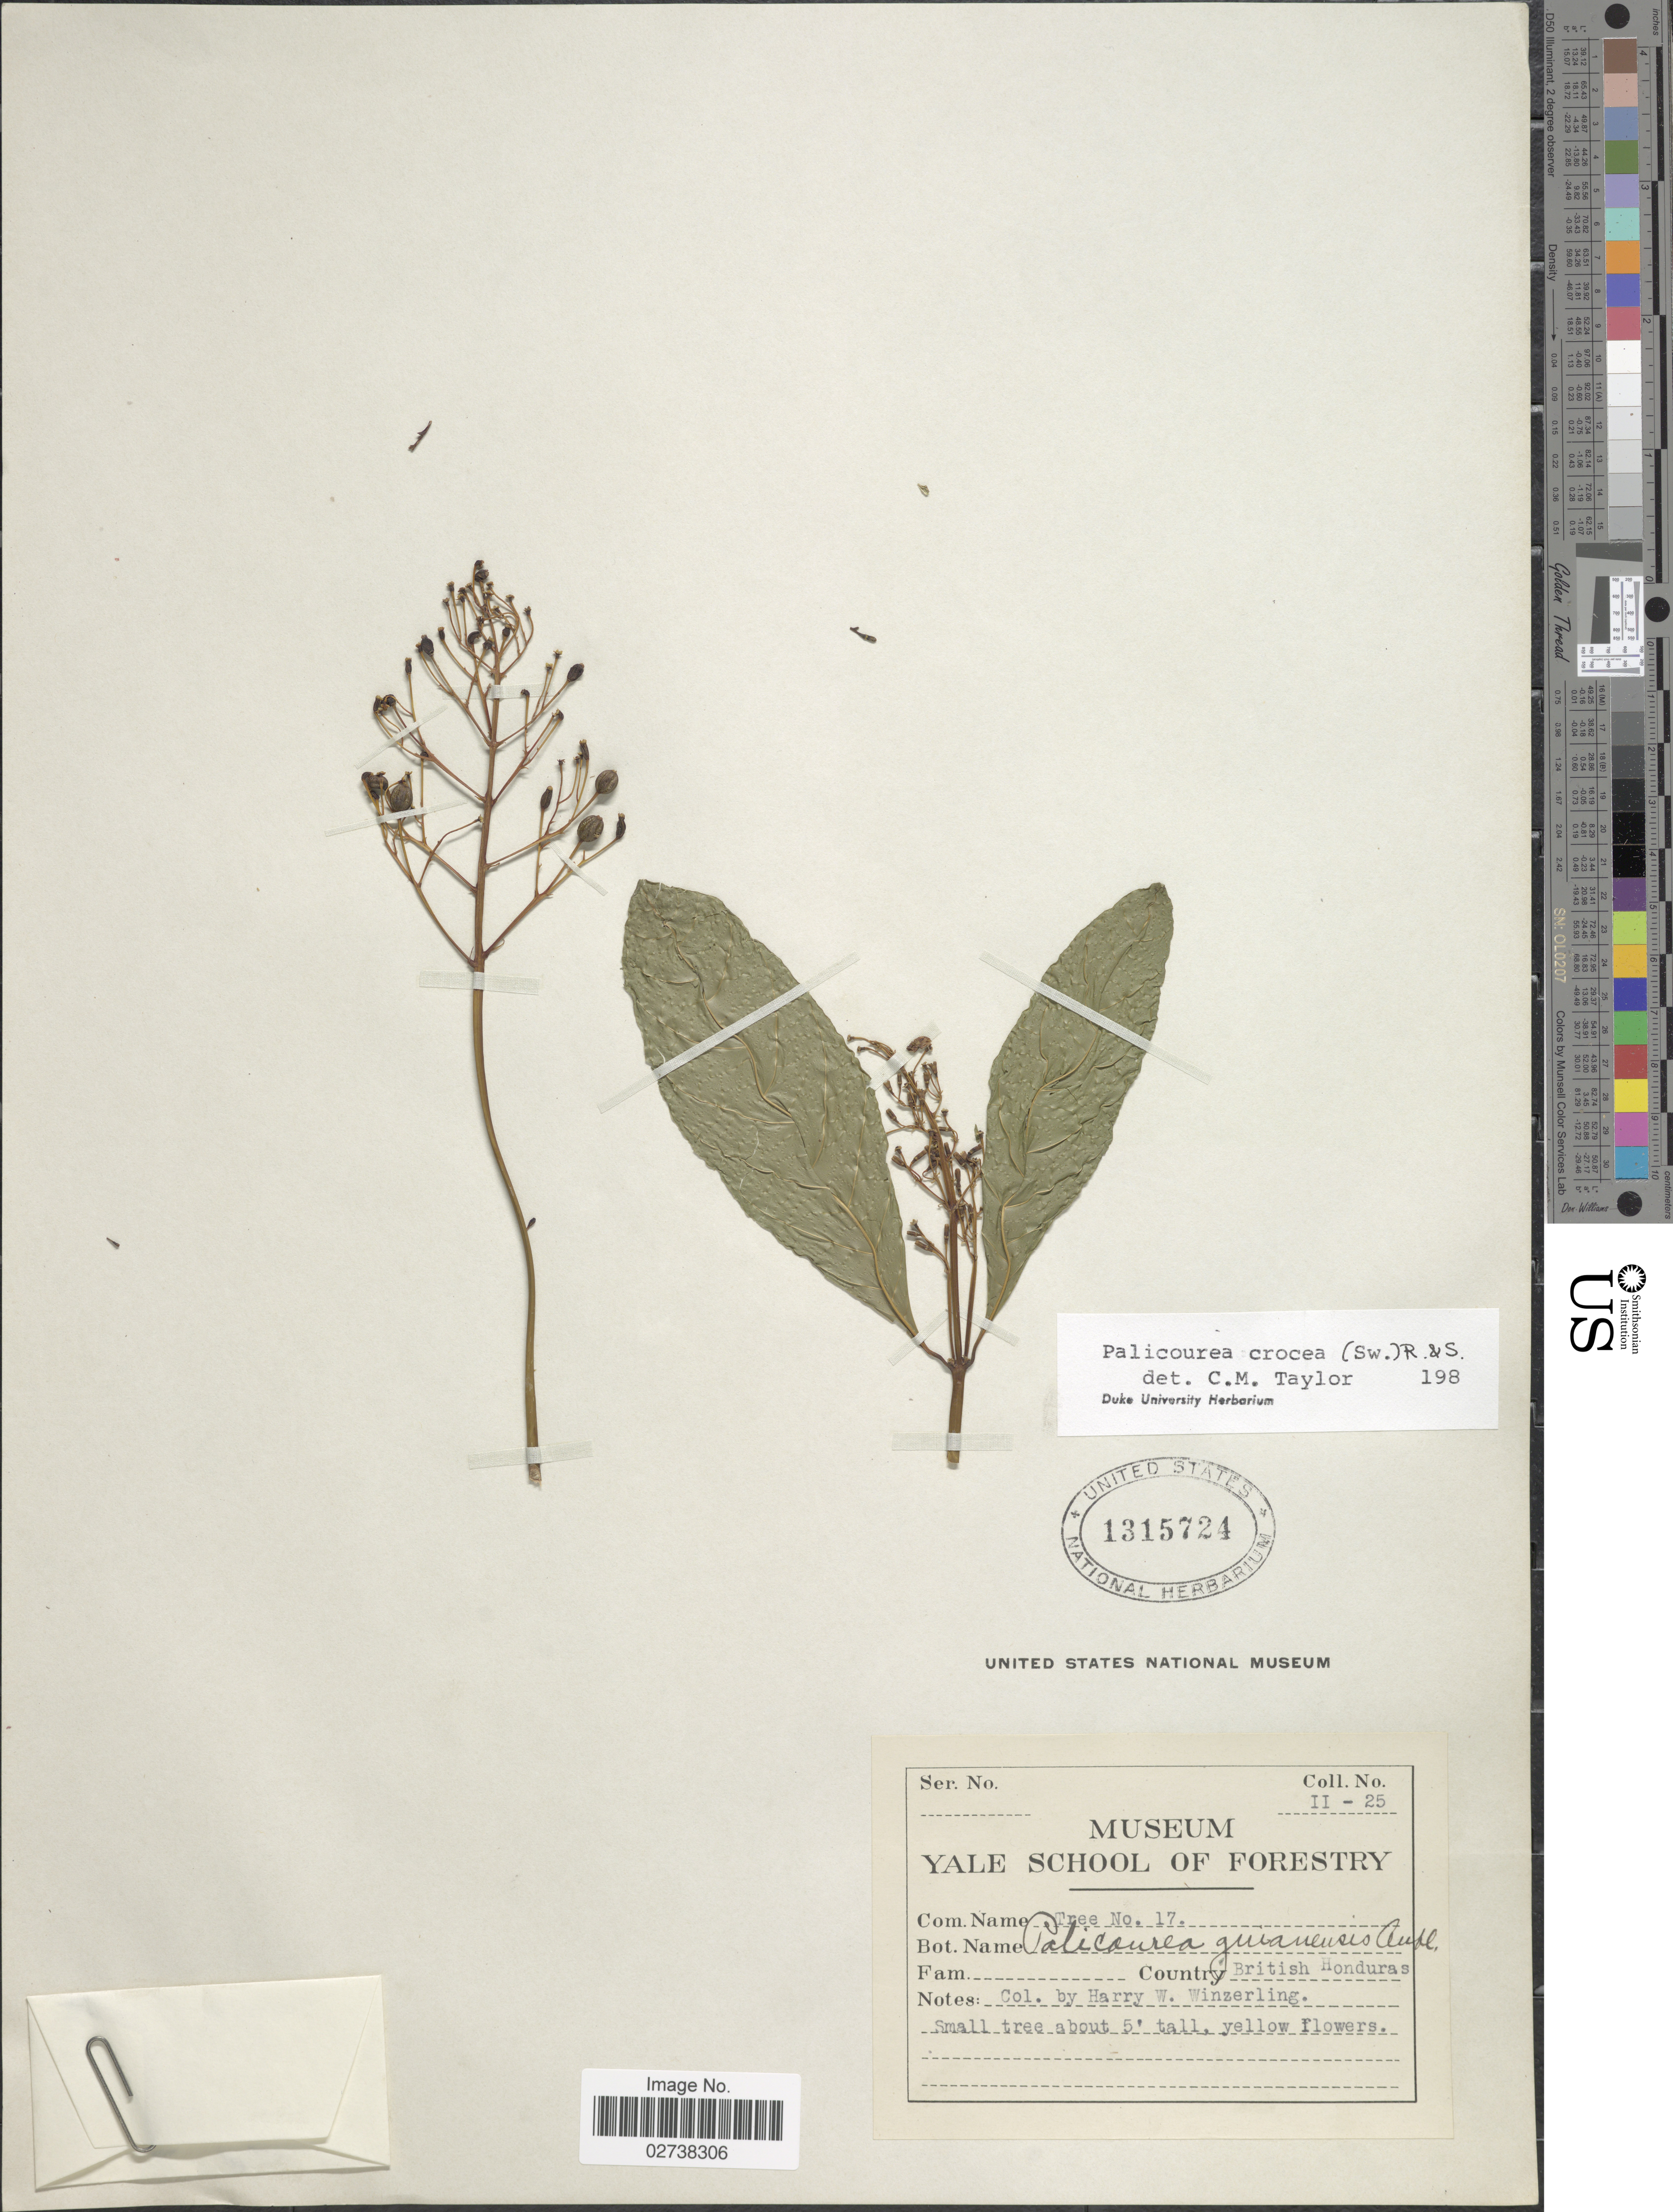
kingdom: Plantae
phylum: Tracheophyta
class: Magnoliopsida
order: Gentianales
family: Rubiaceae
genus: Palicourea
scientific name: Palicourea crocea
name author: (Sw.) Schult.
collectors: H. Winzerling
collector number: II-25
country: Belize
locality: British Honduras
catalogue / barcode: US 1315724